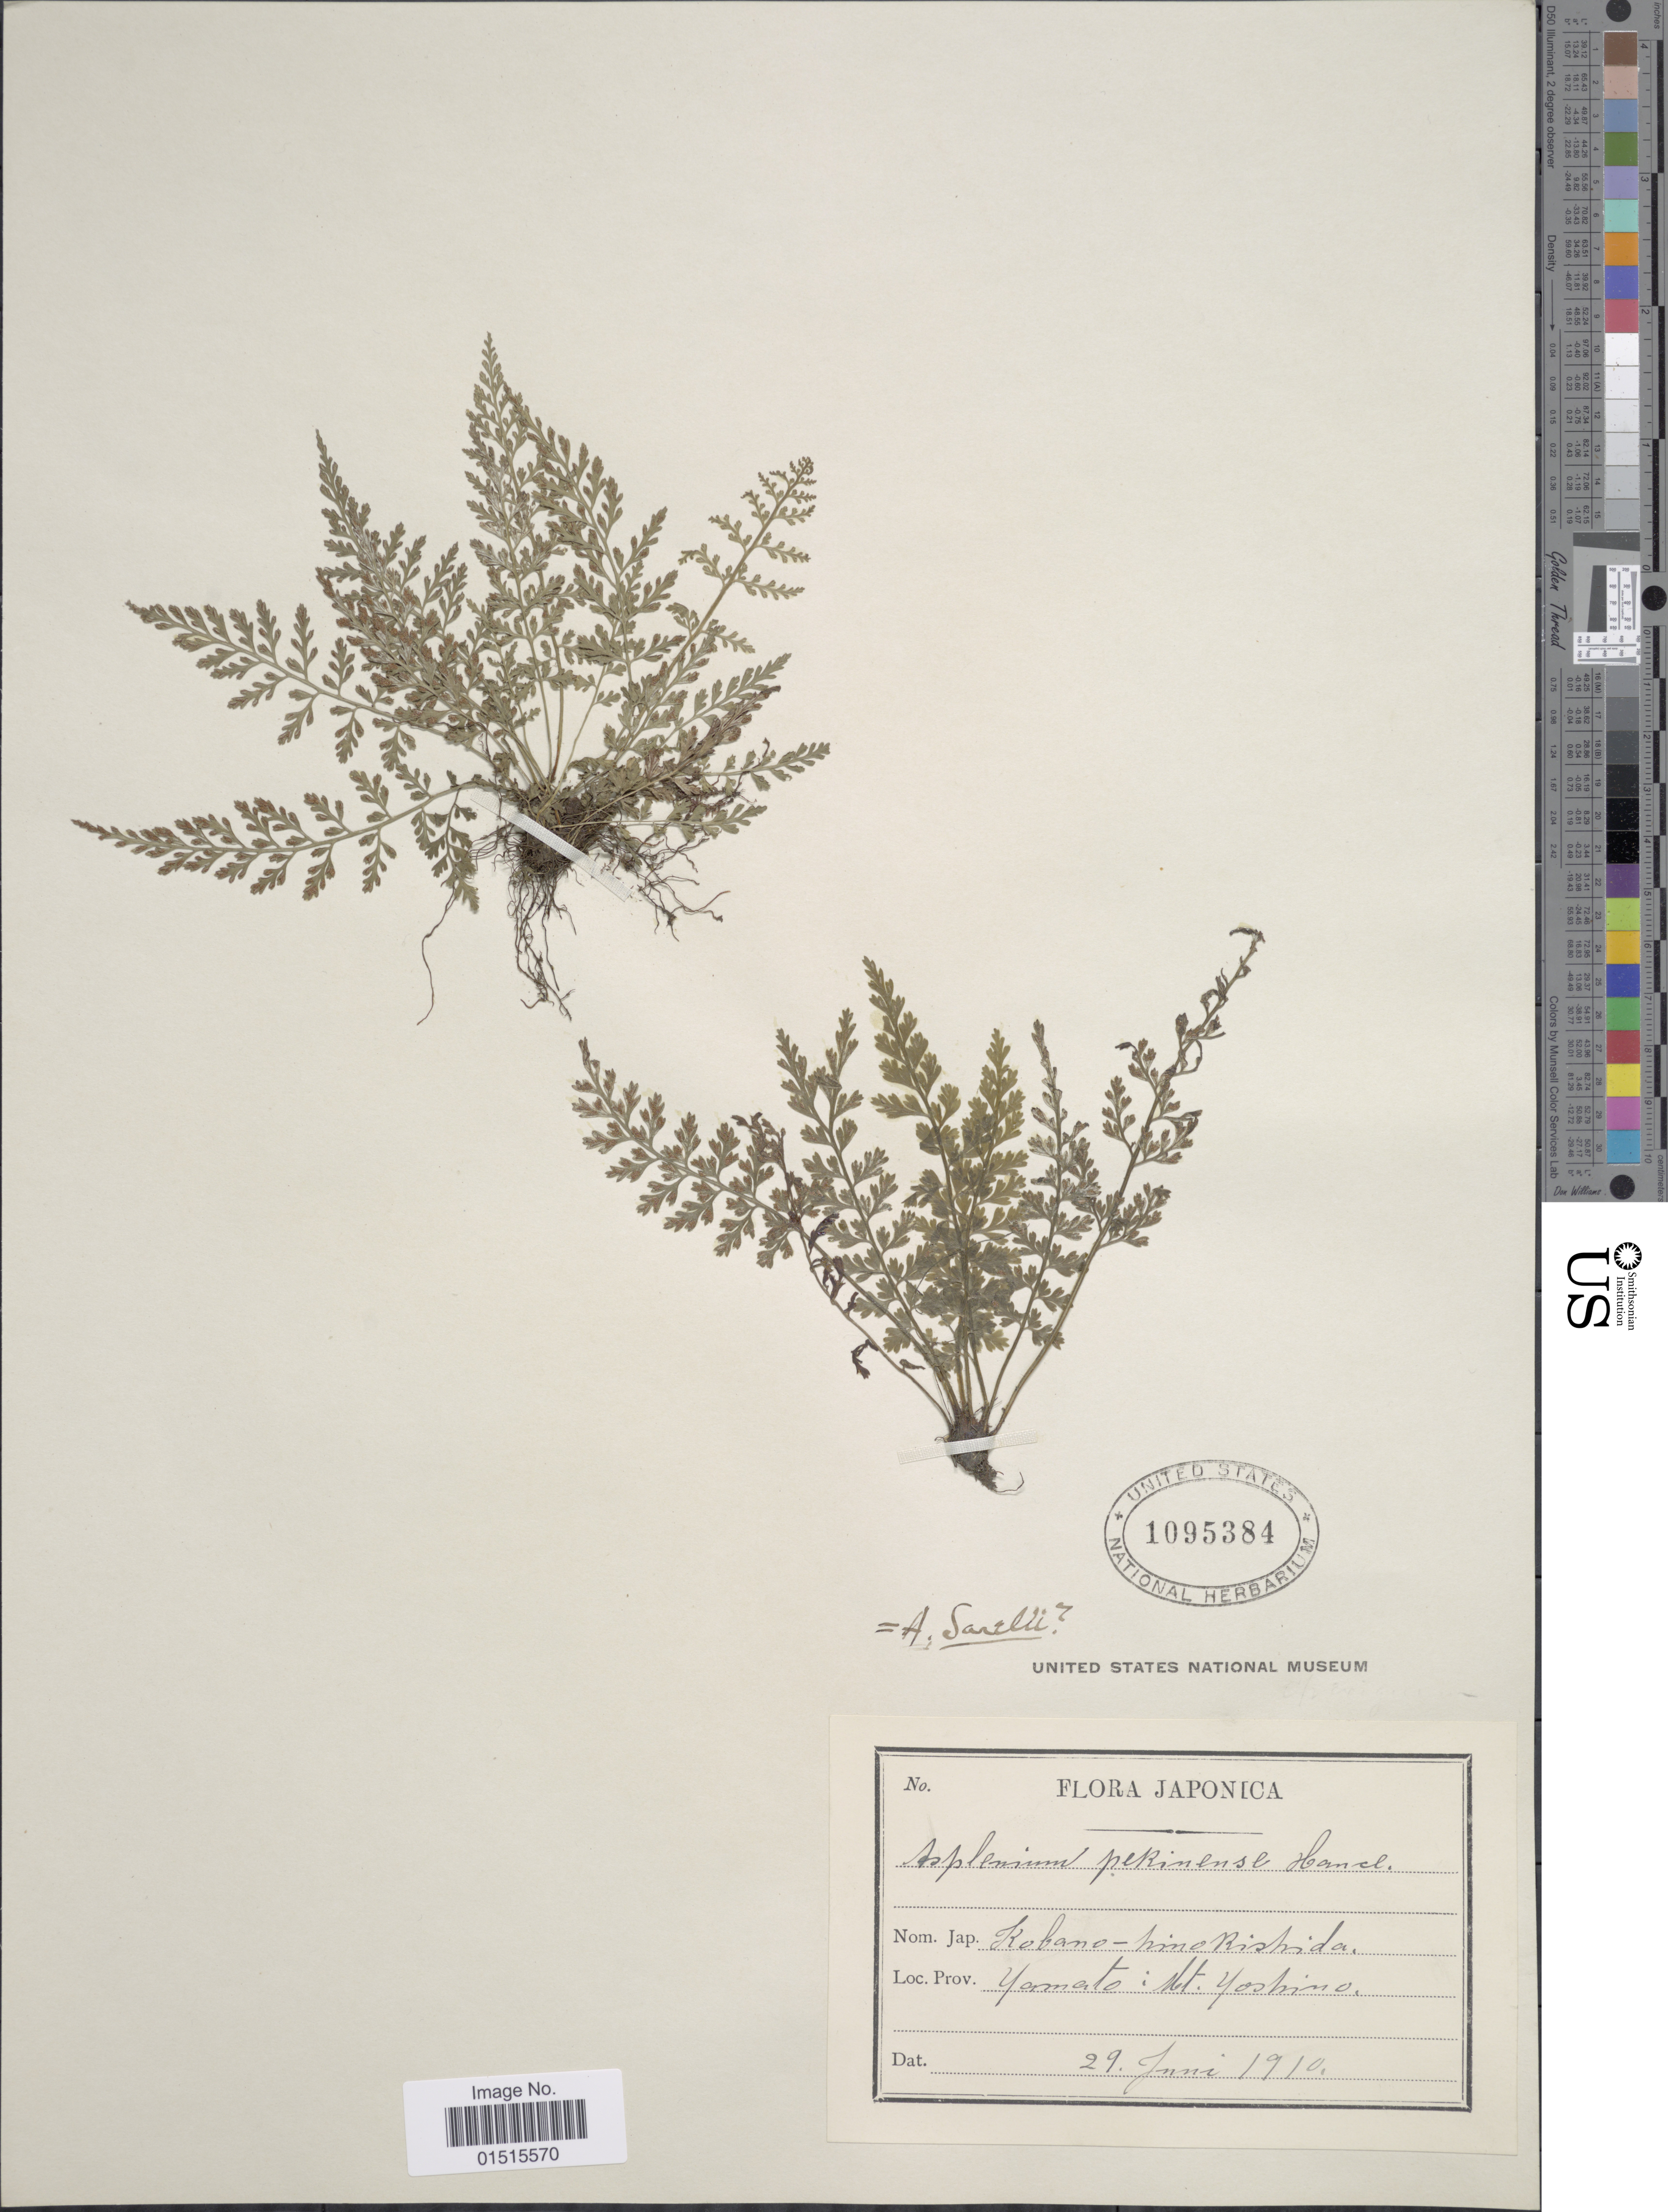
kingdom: Plantae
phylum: Tracheophyta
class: Polypodiopsida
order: Polypodiales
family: Aspleniaceae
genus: Asplenium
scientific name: Asplenium sarelii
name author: Hook.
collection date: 1910-06-29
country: Japan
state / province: Nara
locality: Yamato: Mt. Yoshino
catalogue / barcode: US 1095384